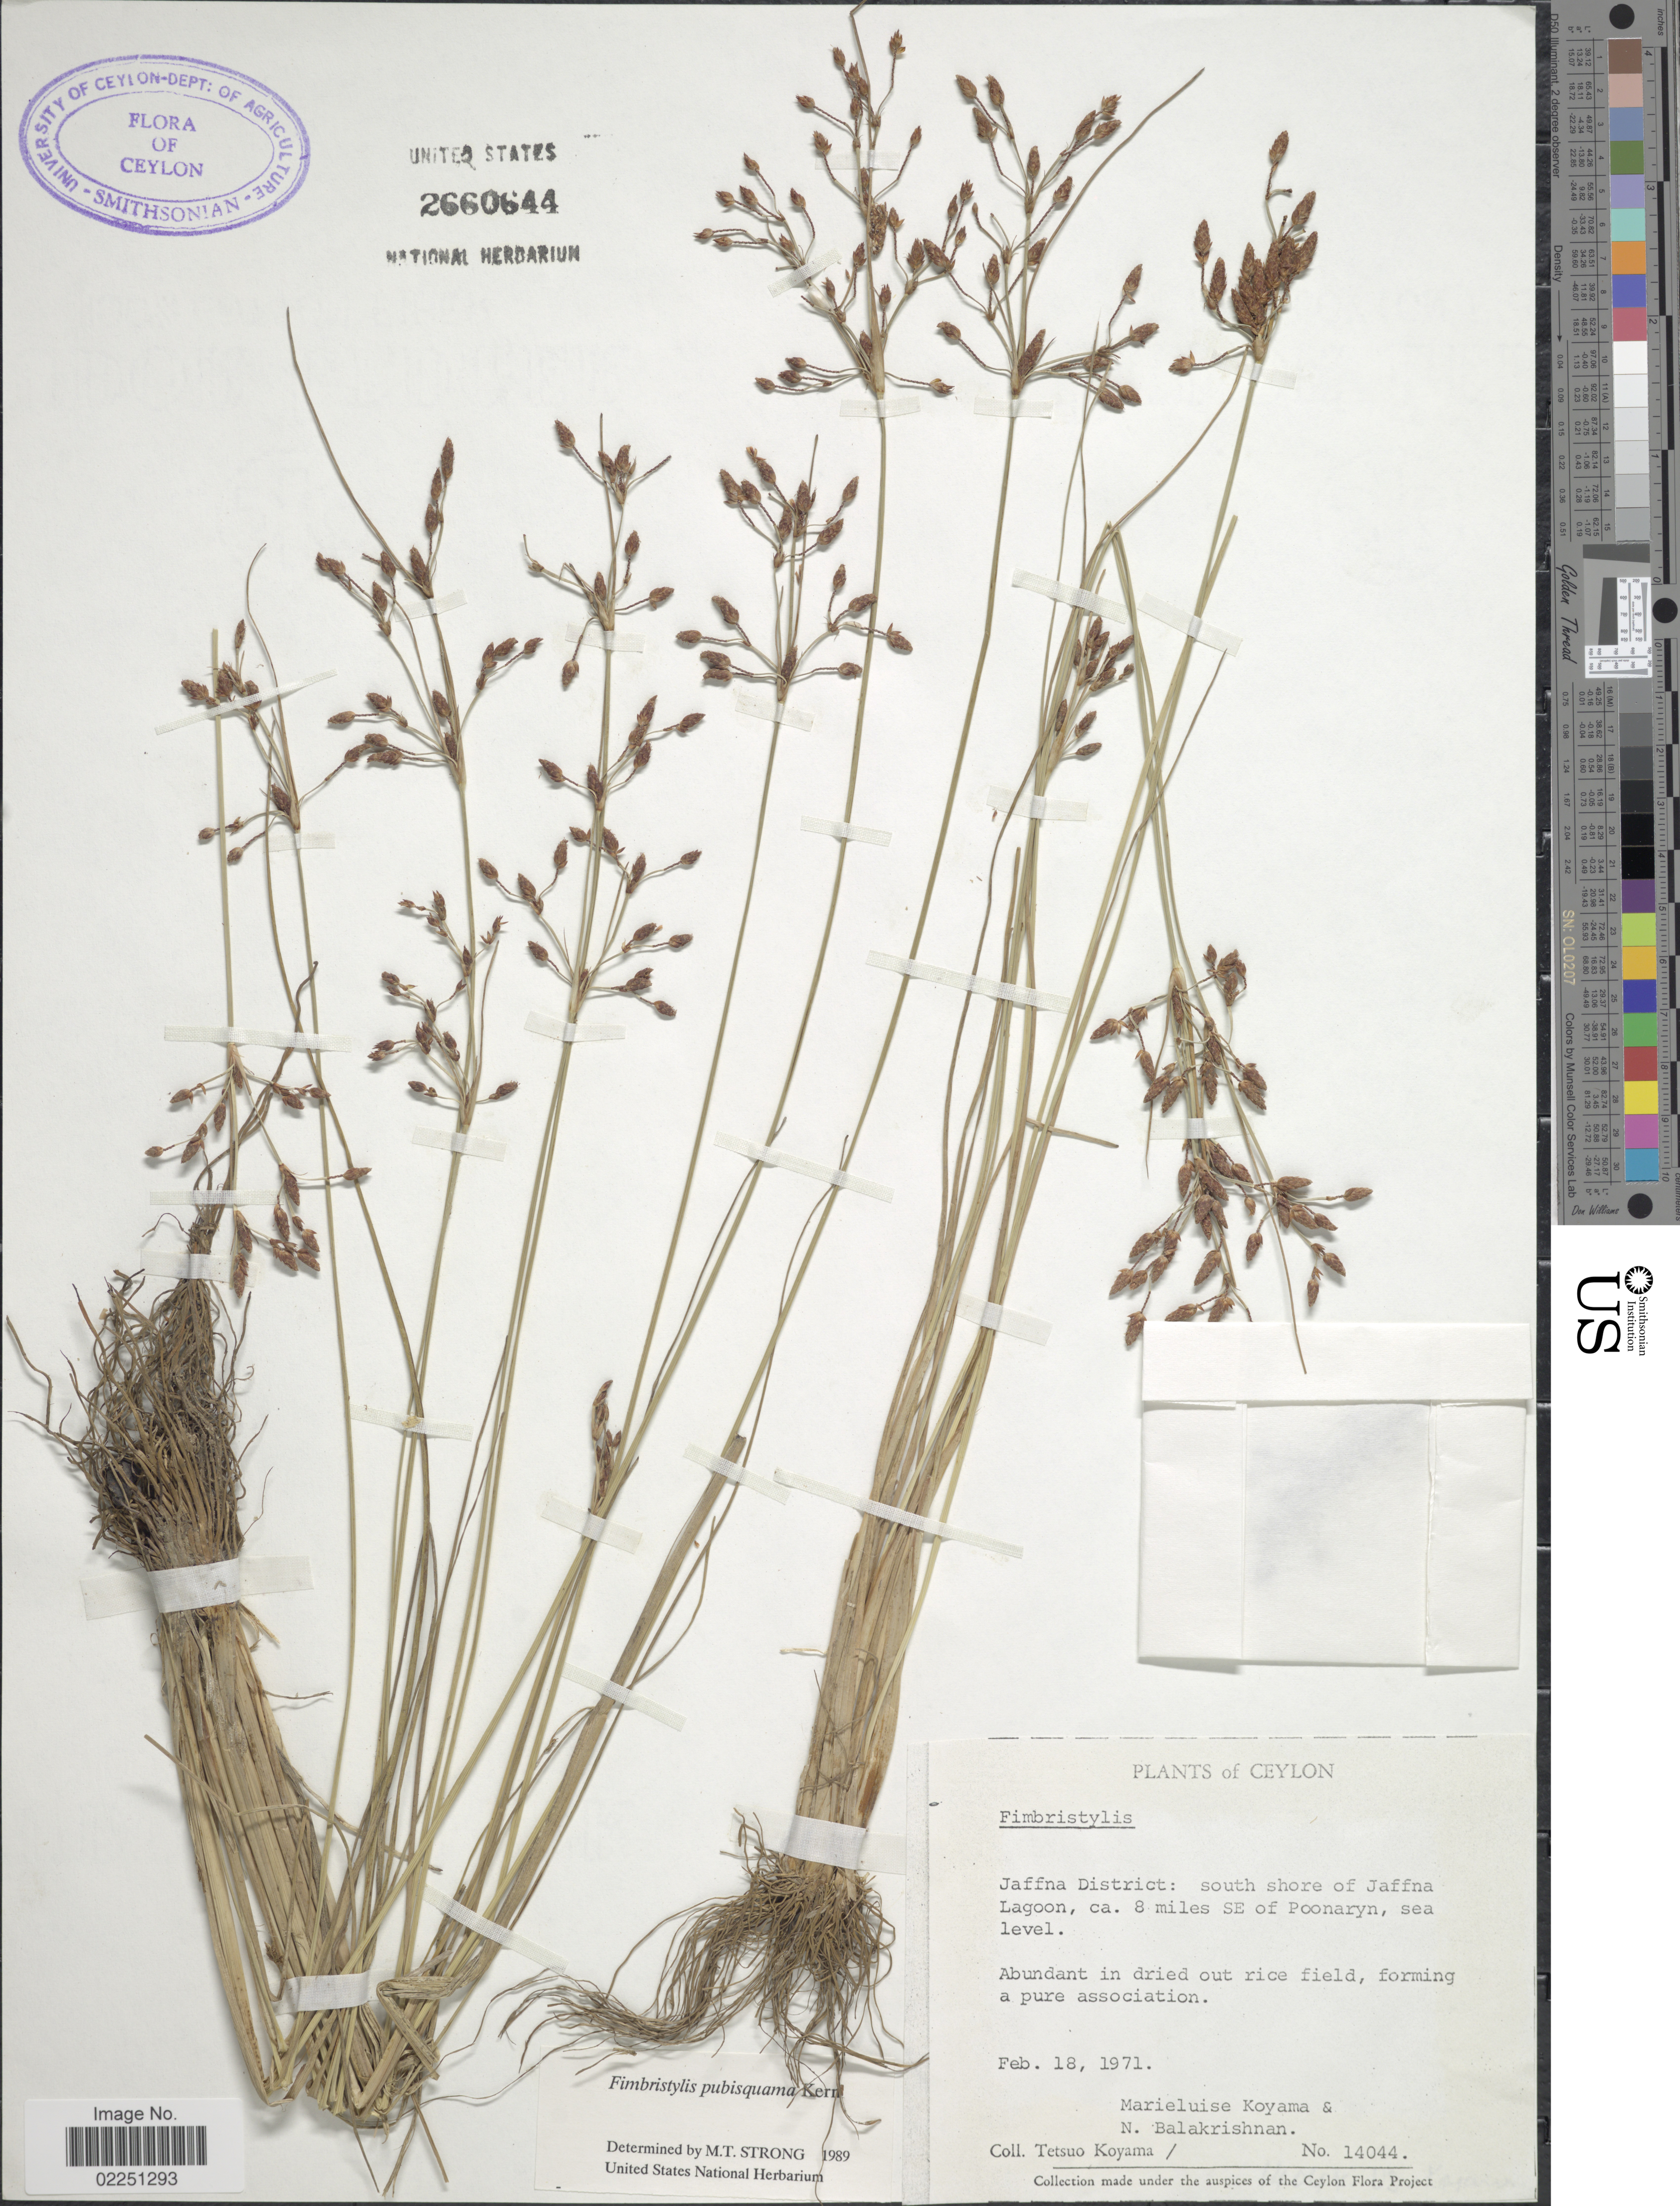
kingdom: Plantae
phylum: Tracheophyta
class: Liliopsida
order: Poales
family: Cyperaceae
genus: Fimbristylis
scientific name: Fimbristylis pubisquama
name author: J. Kern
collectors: T. Koyama, M. Koyama & N. Balakrishnan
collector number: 14044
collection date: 1971-02-18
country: Sri Lanka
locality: Ceylon. Jaffna District: south shore of Jaffna Lagoon, ca. 8 miles SE of Poonaryn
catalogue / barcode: US 2660644